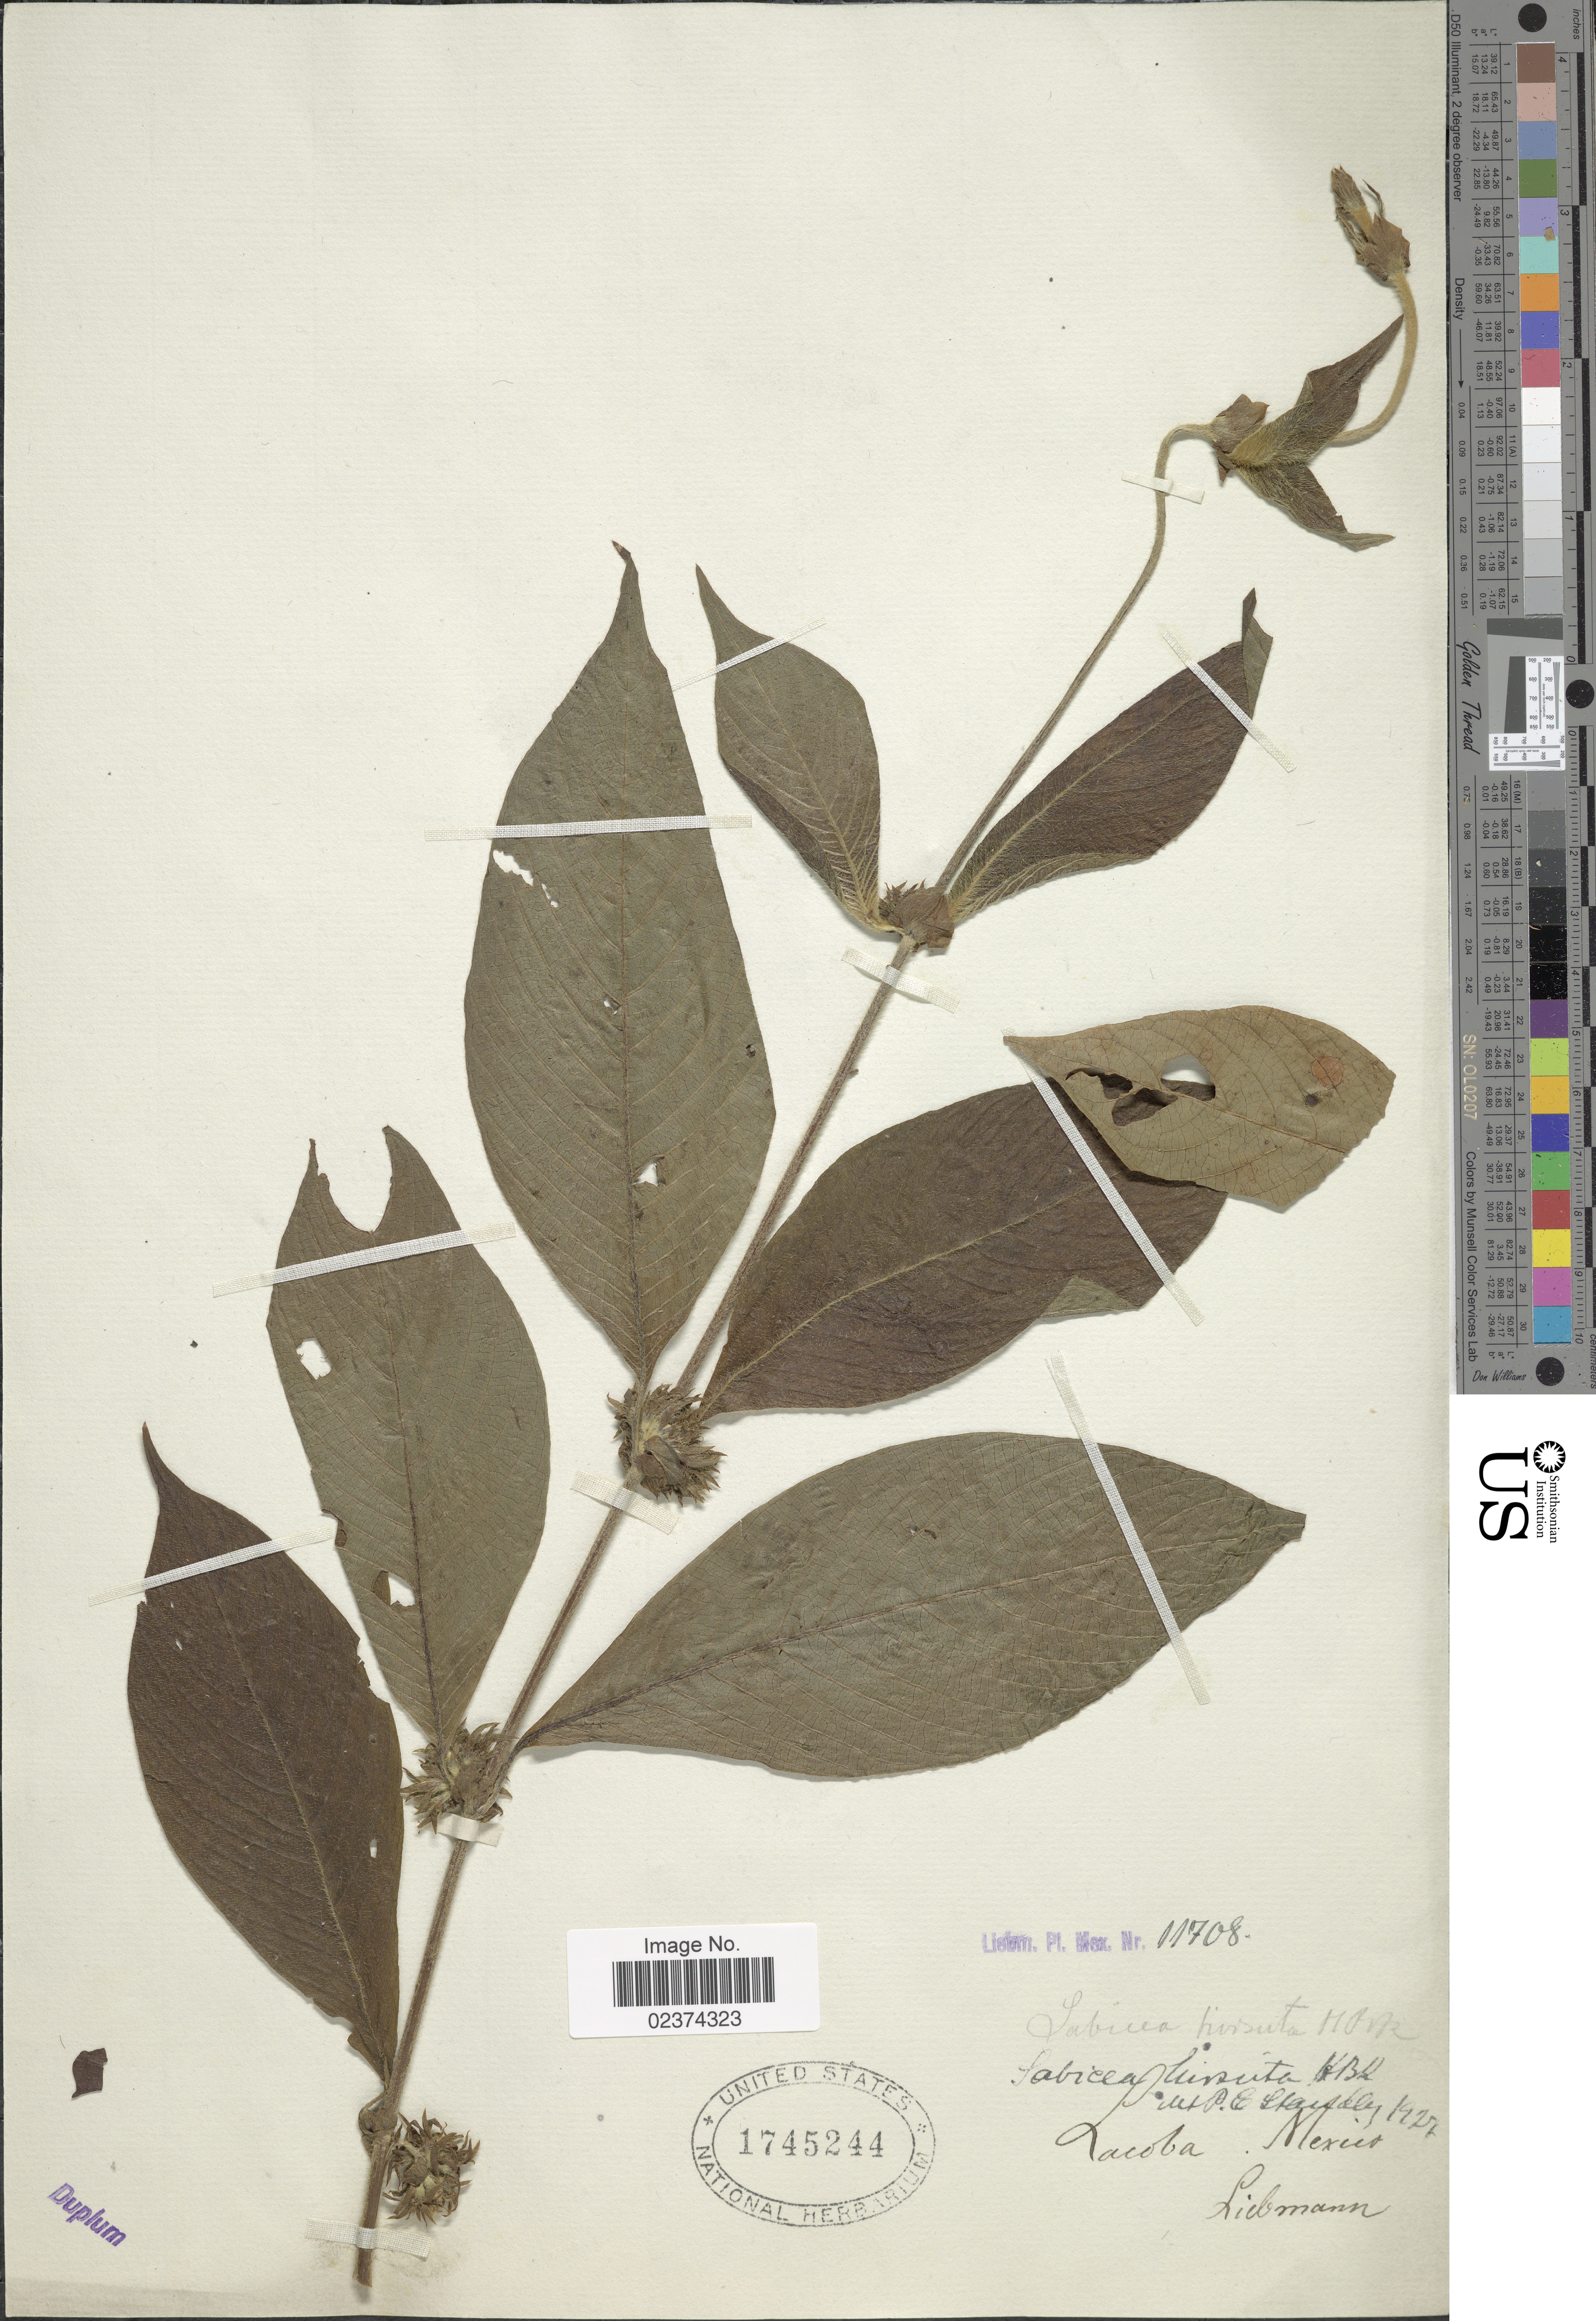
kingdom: Plantae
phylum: Tracheophyta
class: Magnoliopsida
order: Gentianales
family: Rubiaceae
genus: Sabicea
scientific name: Sabicea hirsuta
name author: Kunth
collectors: Liebmann, --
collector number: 11708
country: Mexico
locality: Lacoba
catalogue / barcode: US 1745244